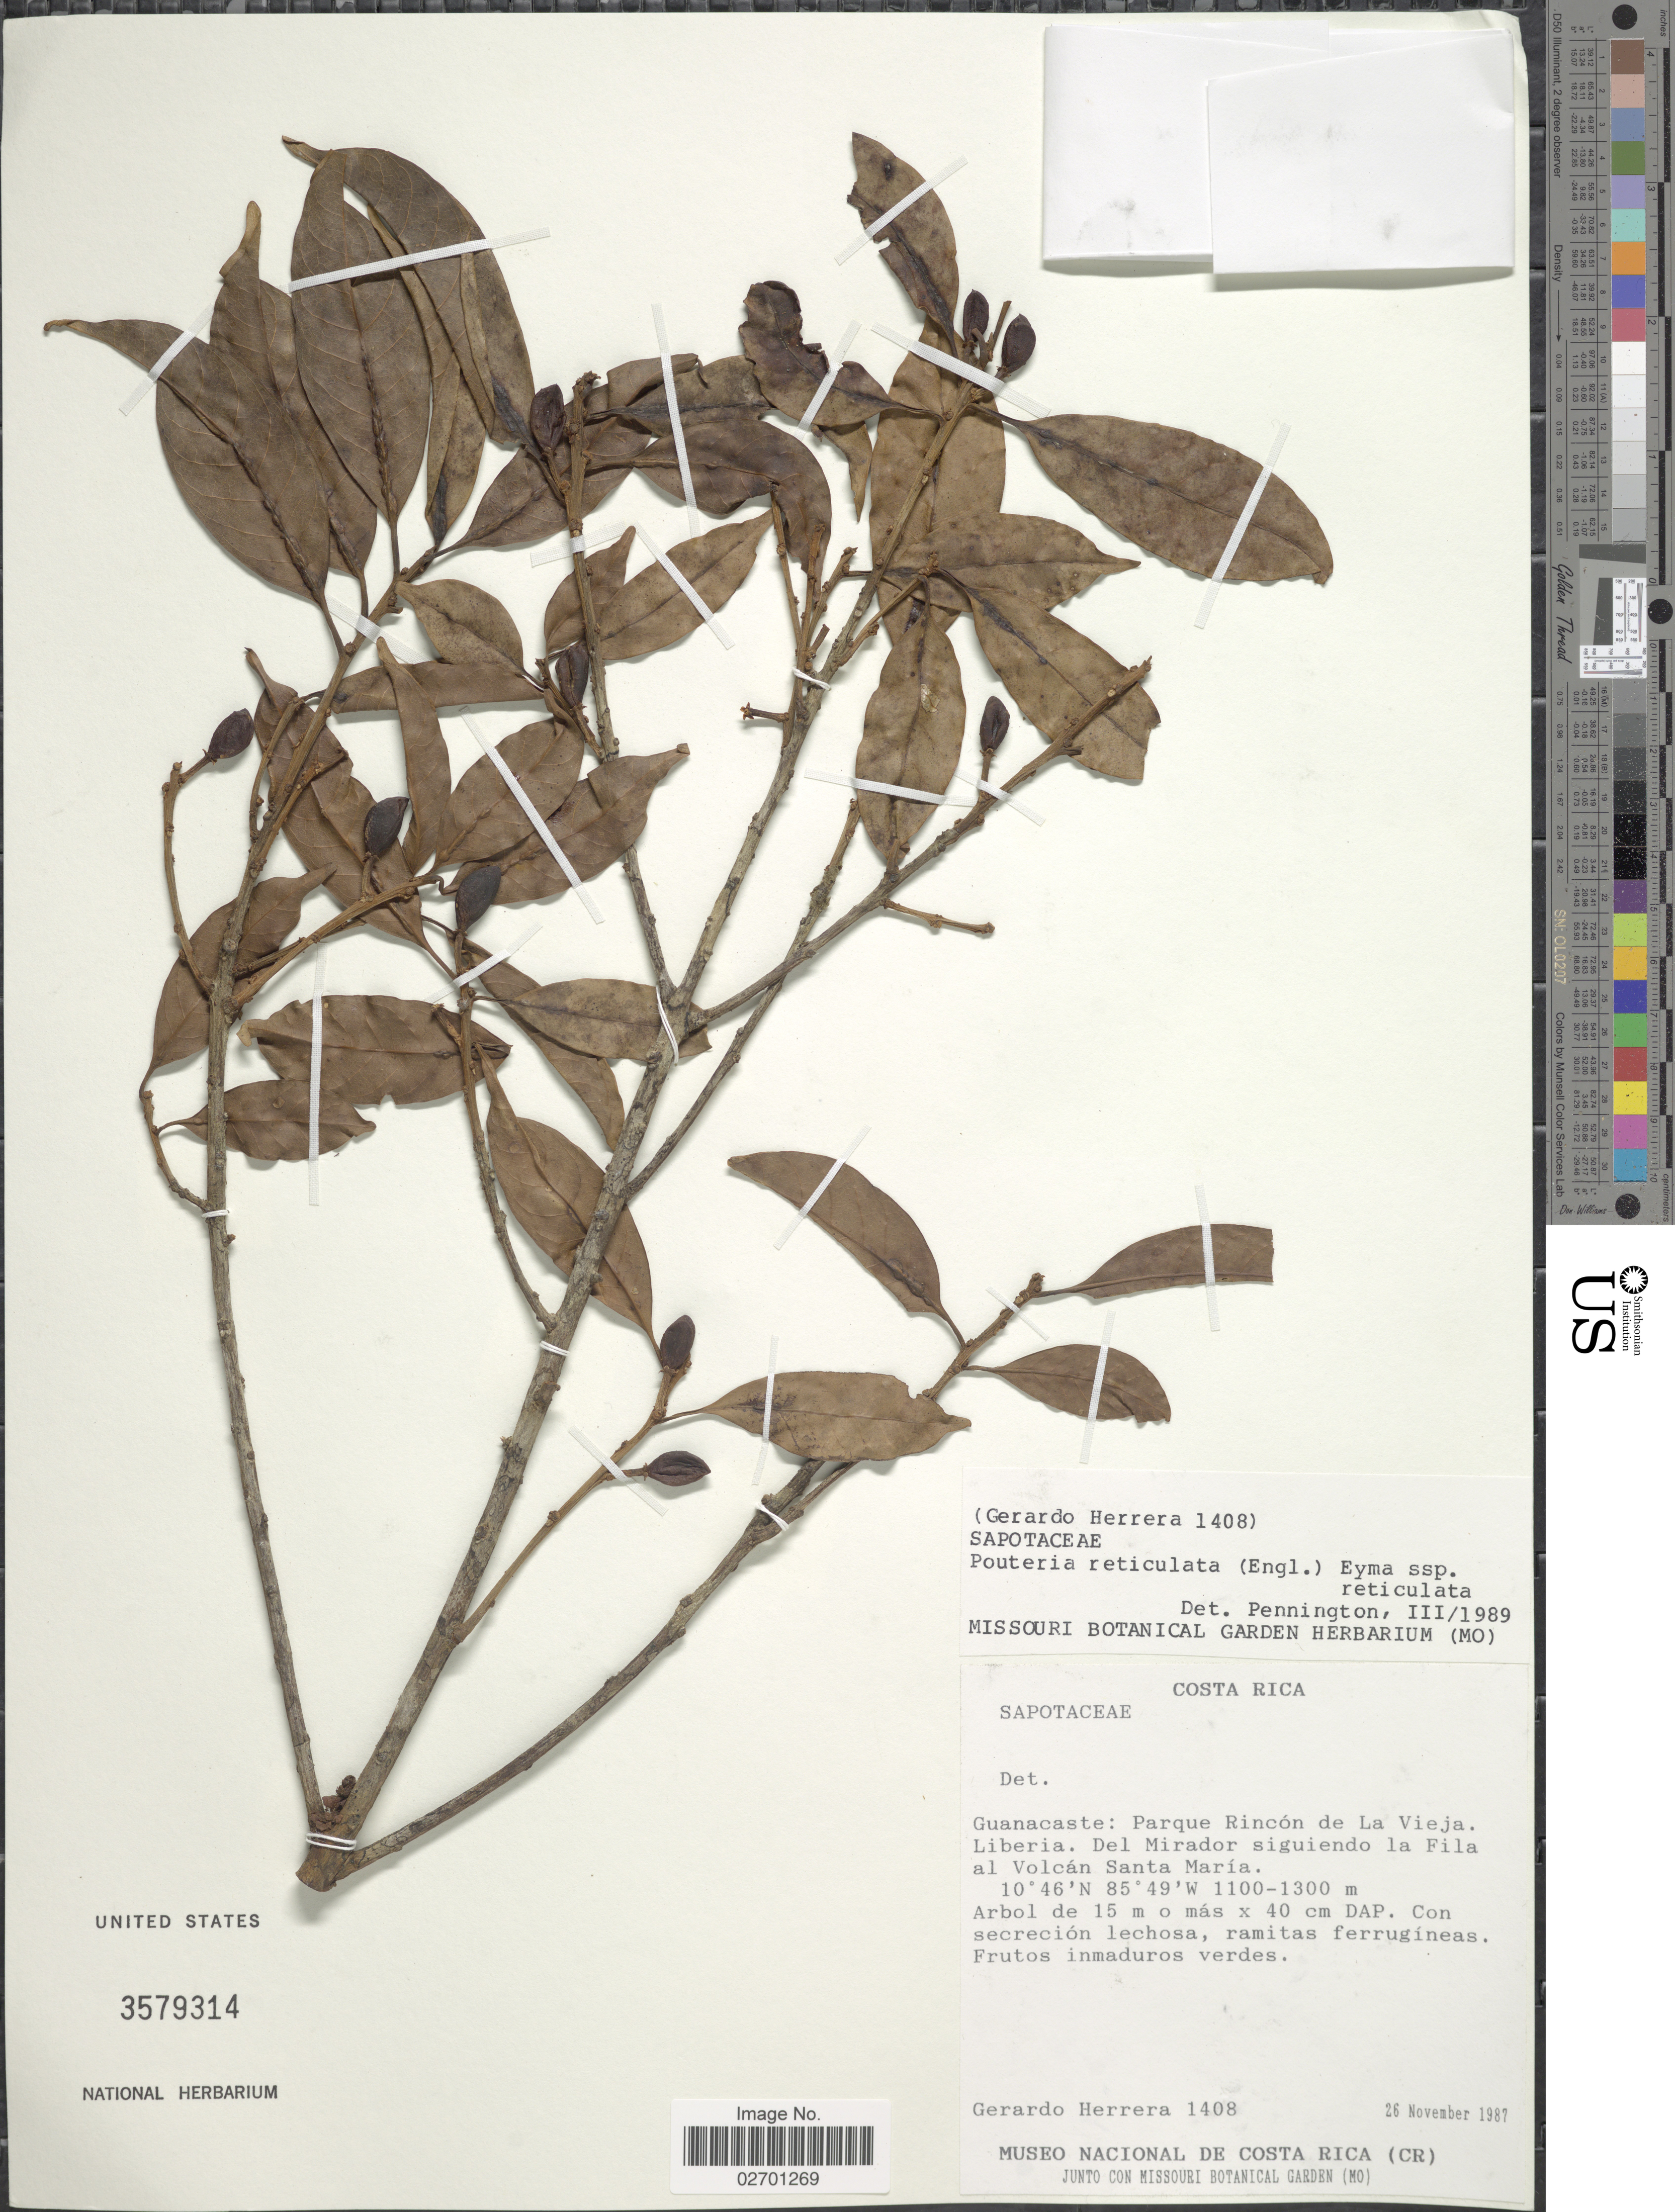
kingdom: Plantae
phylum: Tracheophyta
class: Magnoliopsida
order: Ericales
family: Sapotaceae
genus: Pouteria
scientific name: Pouteria reticulata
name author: (Engl.) Eyma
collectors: G. Herrera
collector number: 1408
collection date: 1987-11-26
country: Costa Rica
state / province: Guanacaste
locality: Parque Rincon de La Vieja, Liberia, Del Mirador siguiendo la Fila al Volcan Santa Maria.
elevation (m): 1100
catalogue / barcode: US 3579314